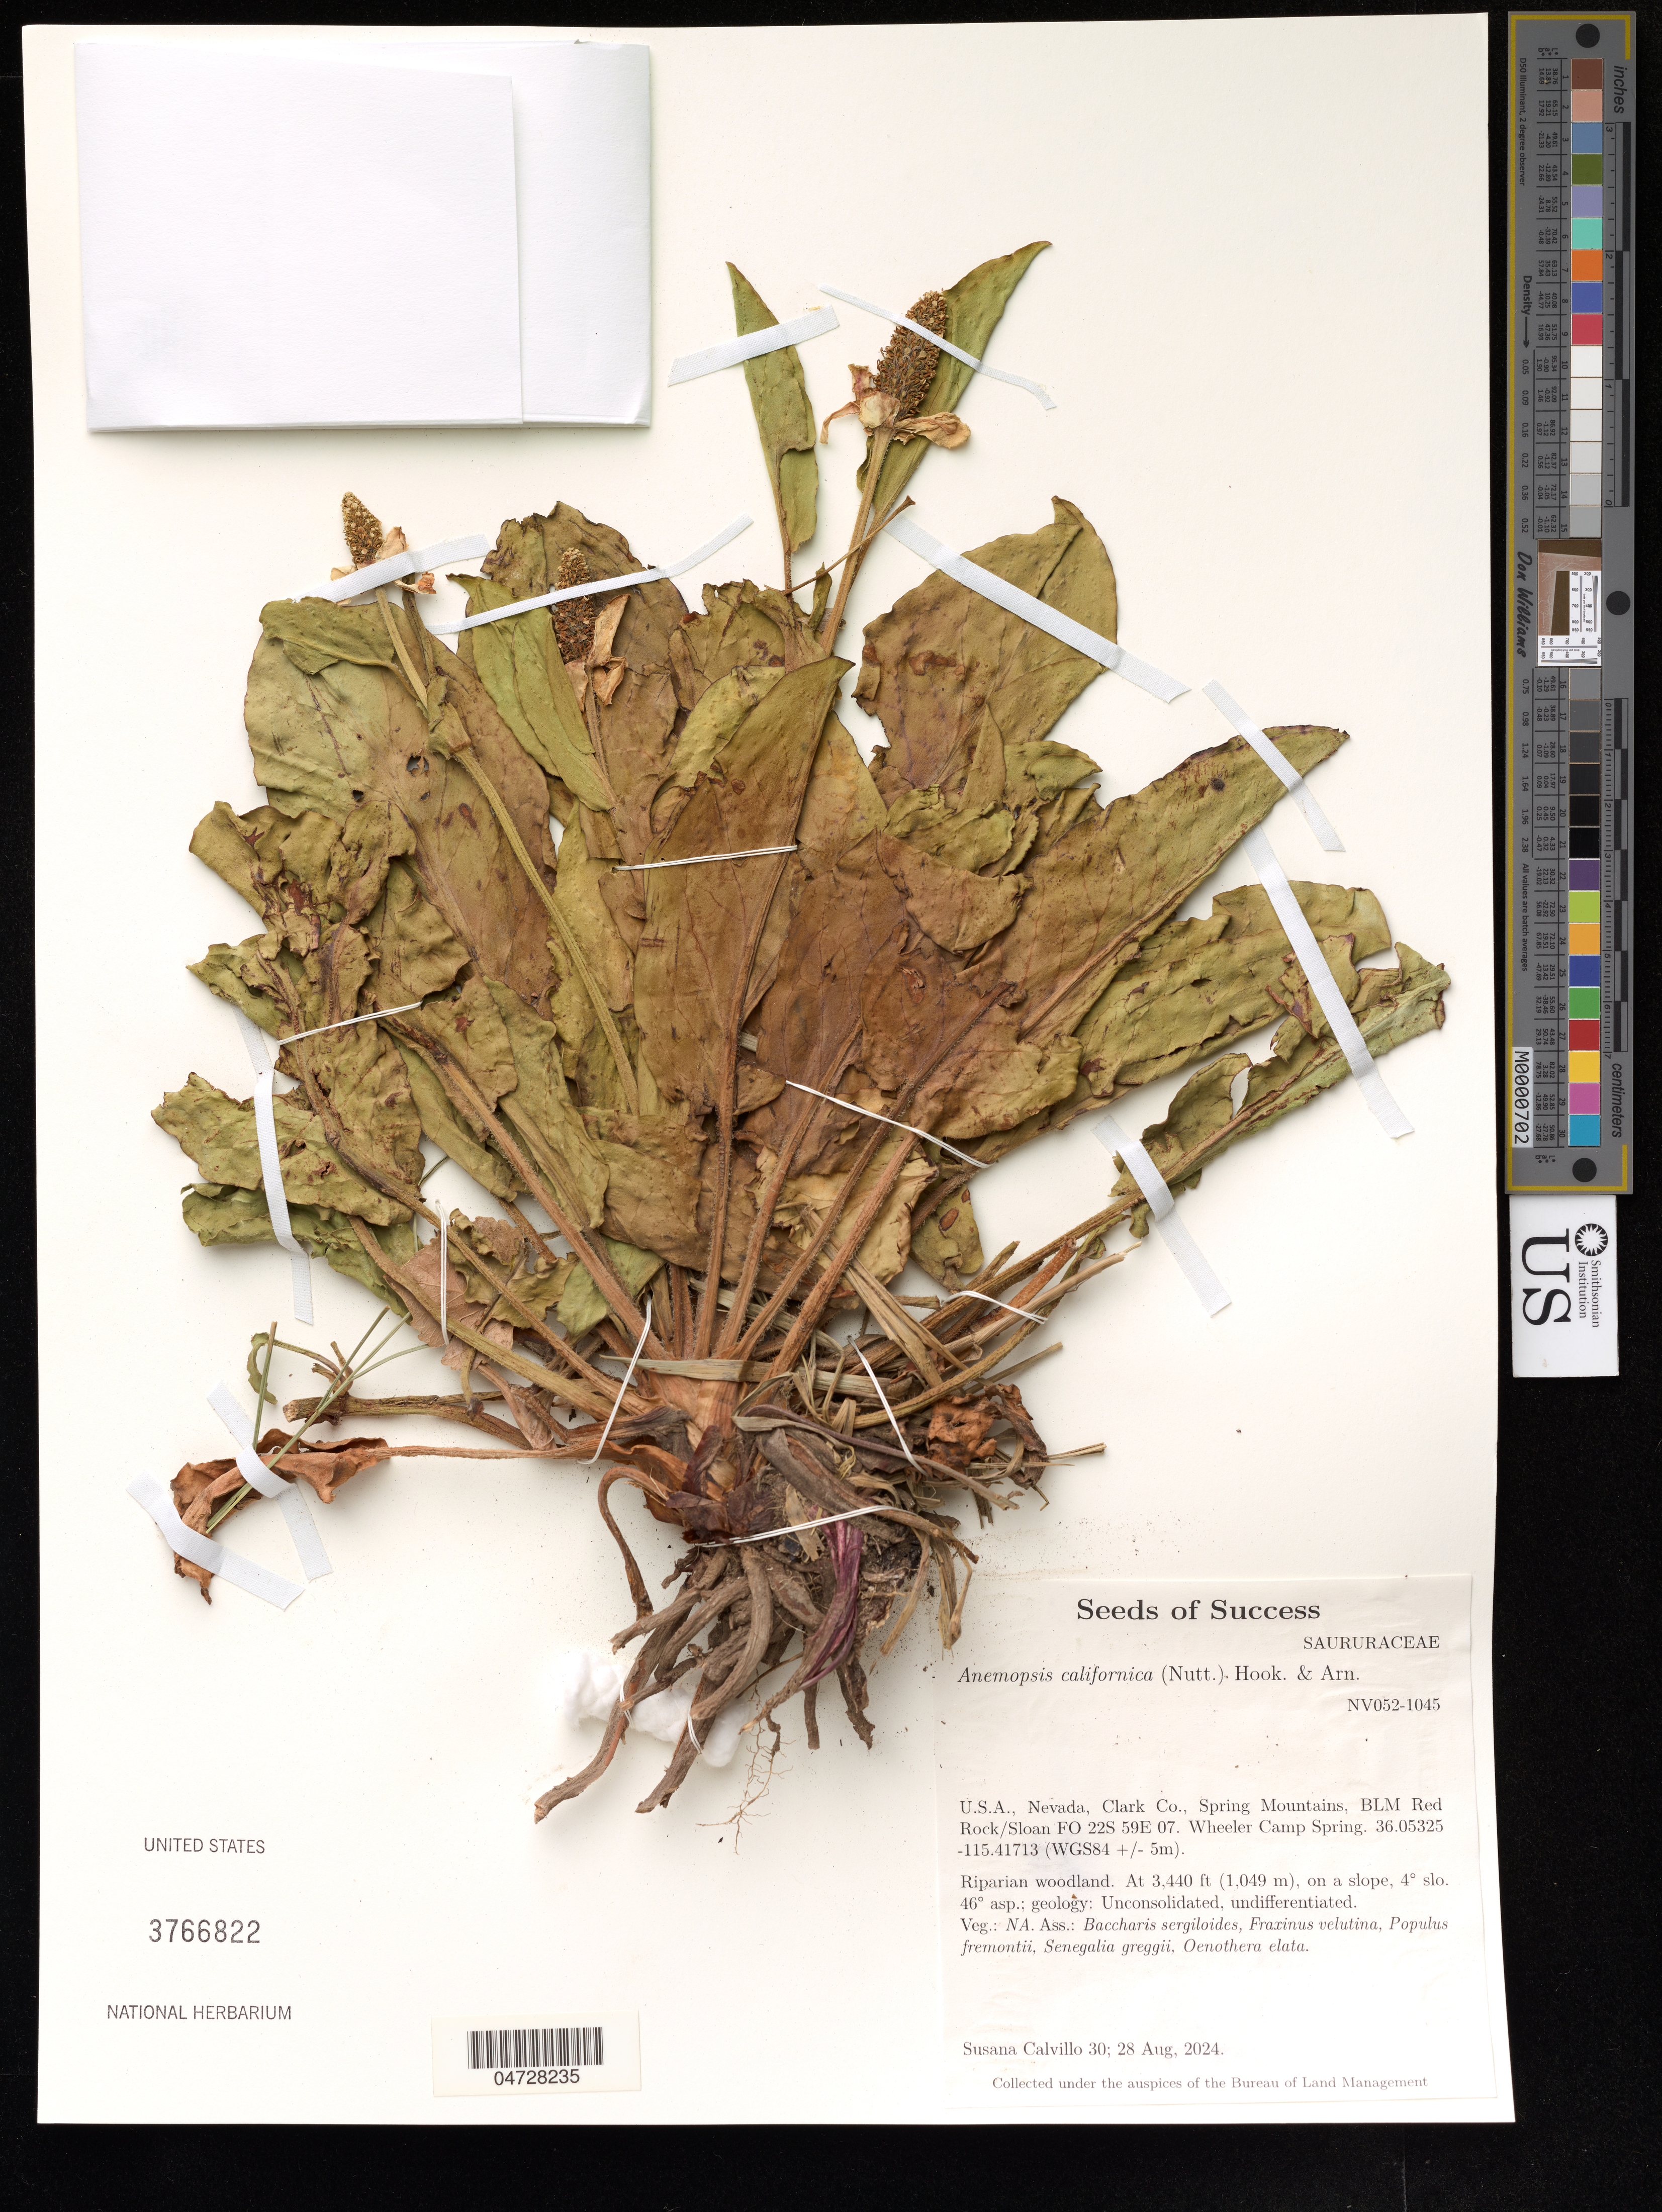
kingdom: Plantae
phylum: Tracheophyta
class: Magnoliopsida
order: Piperales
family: Saururaceae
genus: Anemopsis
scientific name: Anemopsis californica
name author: (Nutt.) Hook. & Arn.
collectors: S. Calvillo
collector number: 30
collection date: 2024-08-28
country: United States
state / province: Nevada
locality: Clark Co., Spring Mountains, BLM Red Rock/Sloan FO 22S 59E 07. Wheeler Camp Spring.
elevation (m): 1049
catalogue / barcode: US 3766822